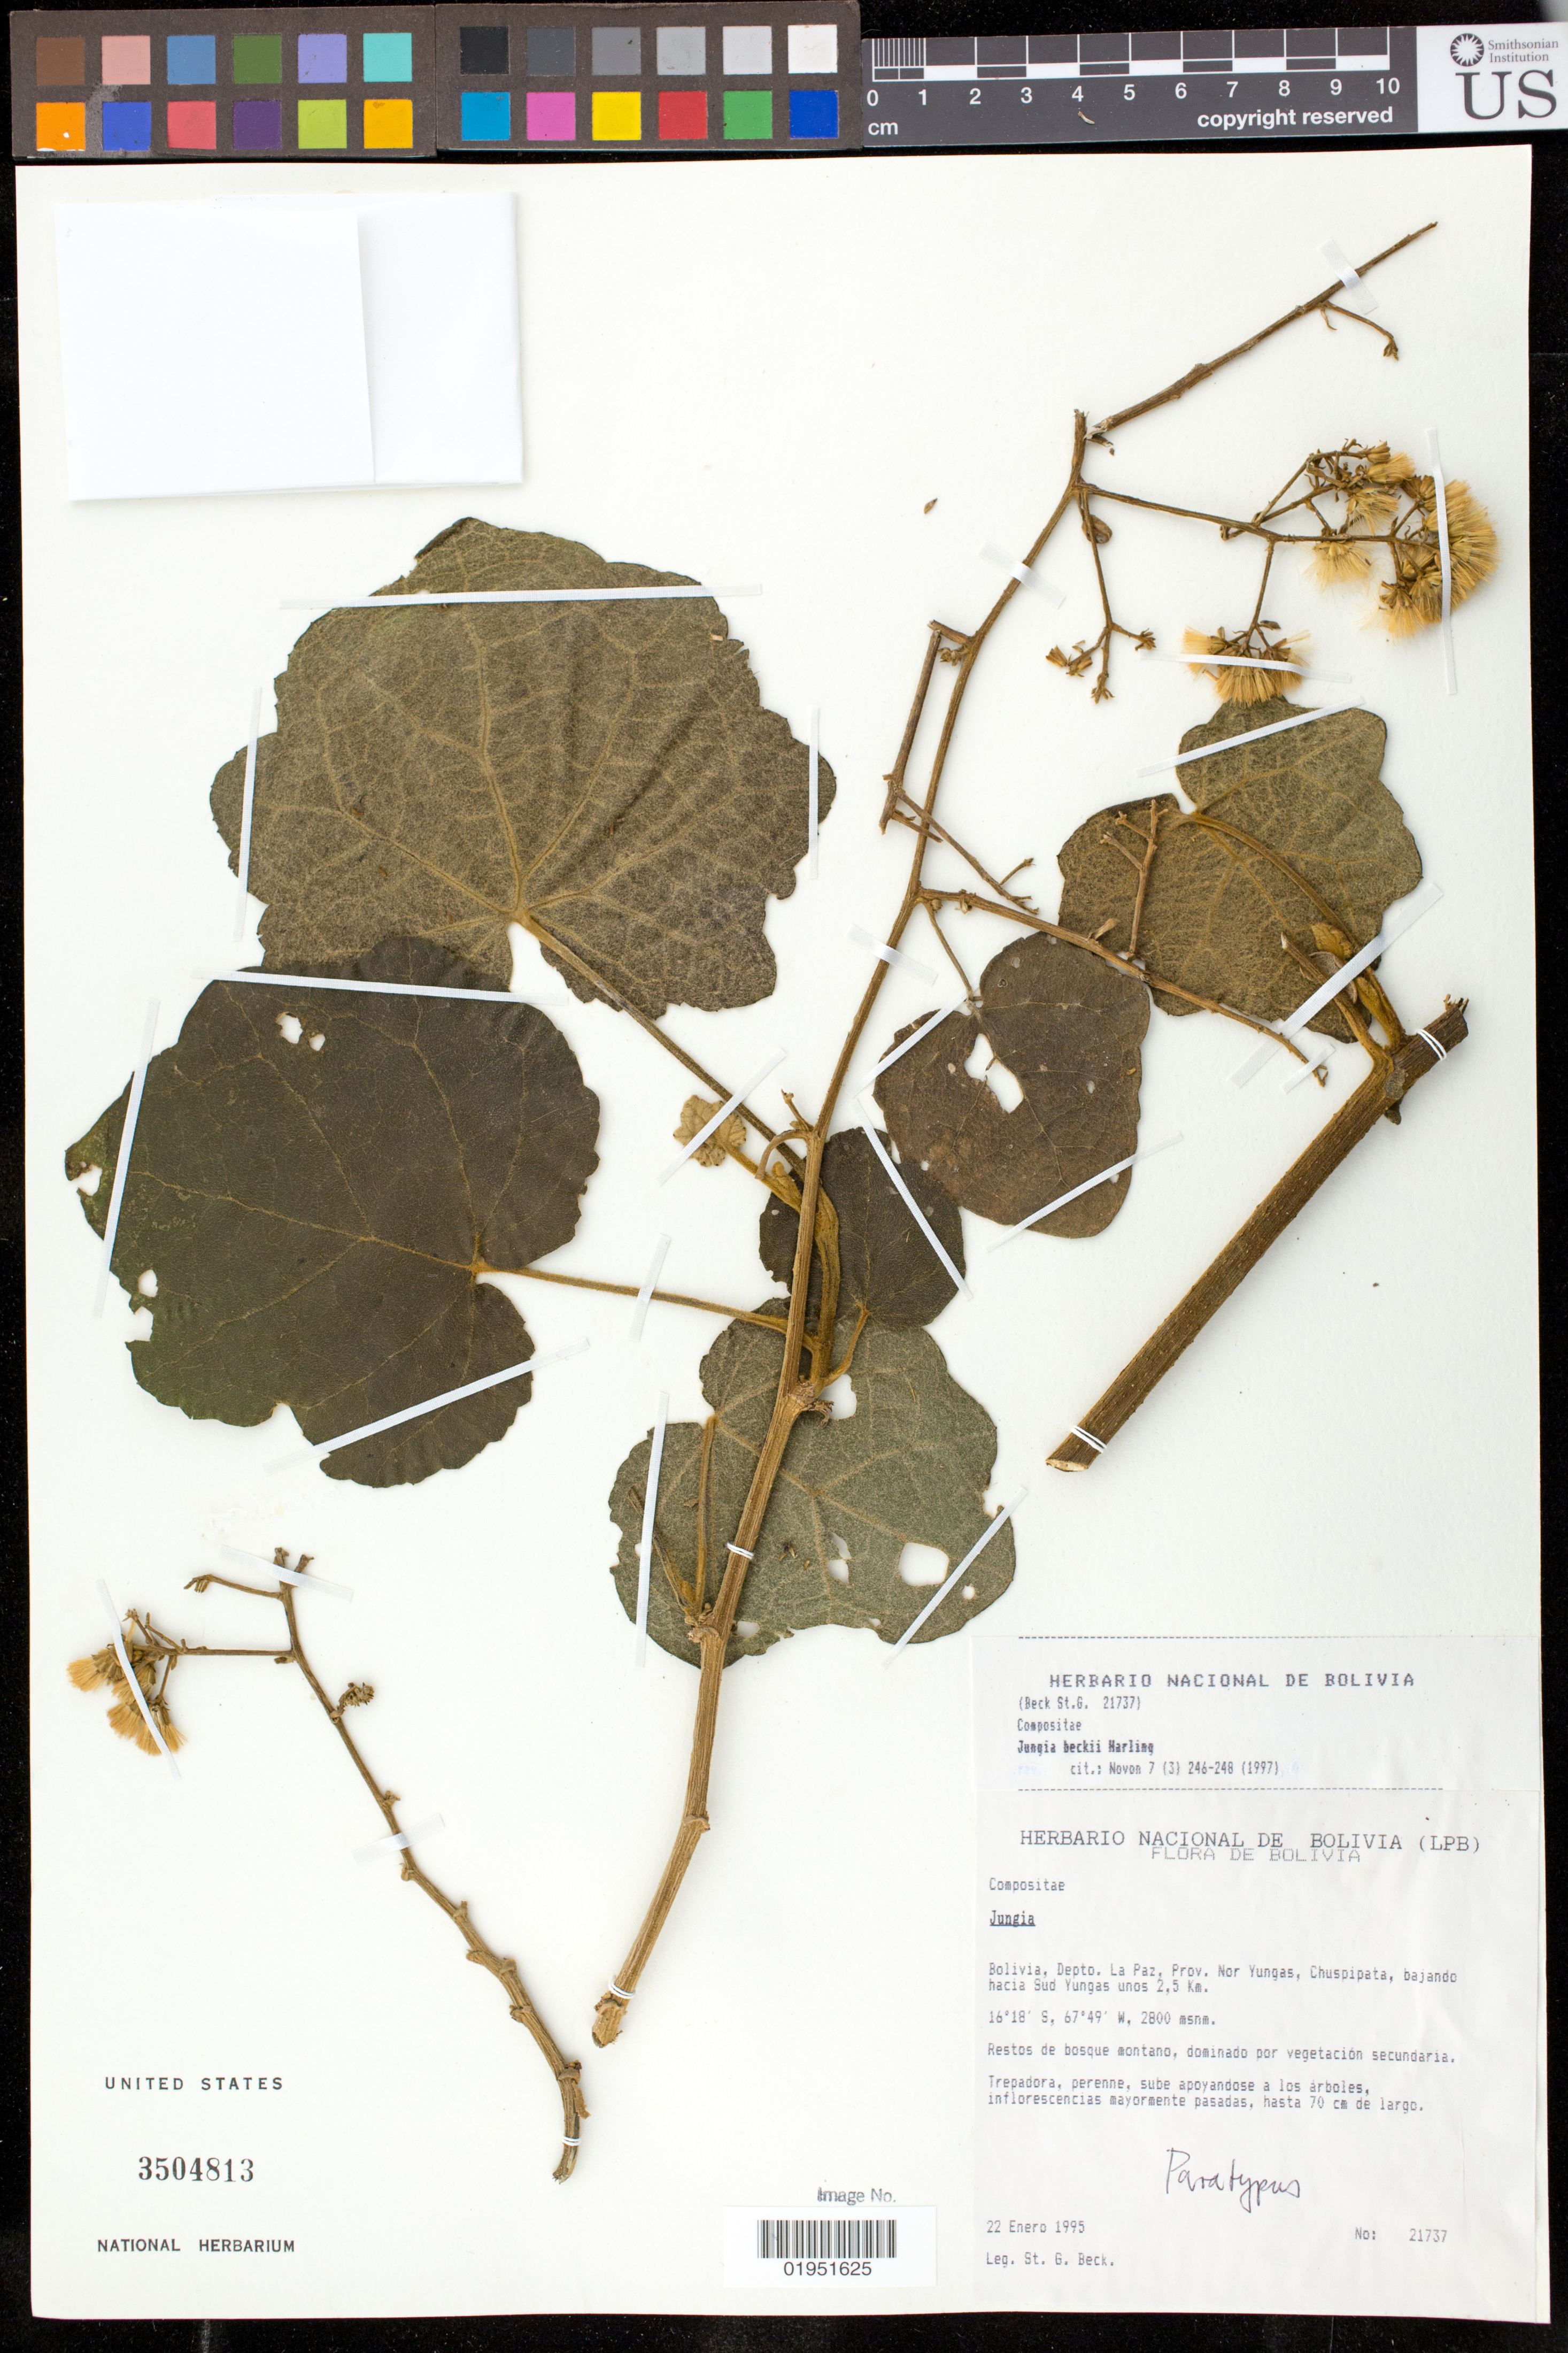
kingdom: Plantae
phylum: Tracheophyta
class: Magnoliopsida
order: Asterales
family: Asteraceae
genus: Jungia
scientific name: Jungia beckii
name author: Harling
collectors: S. G. Beck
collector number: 21737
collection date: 1995-01-22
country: Bolivia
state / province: La Paz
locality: Prov. Nor Yungas, Chuspipata bajando hacia Sud Yungas unos 2,5 Km.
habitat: Restos de bosque montano, dominado por vegetacion secundaria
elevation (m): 2800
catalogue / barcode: US 3504813